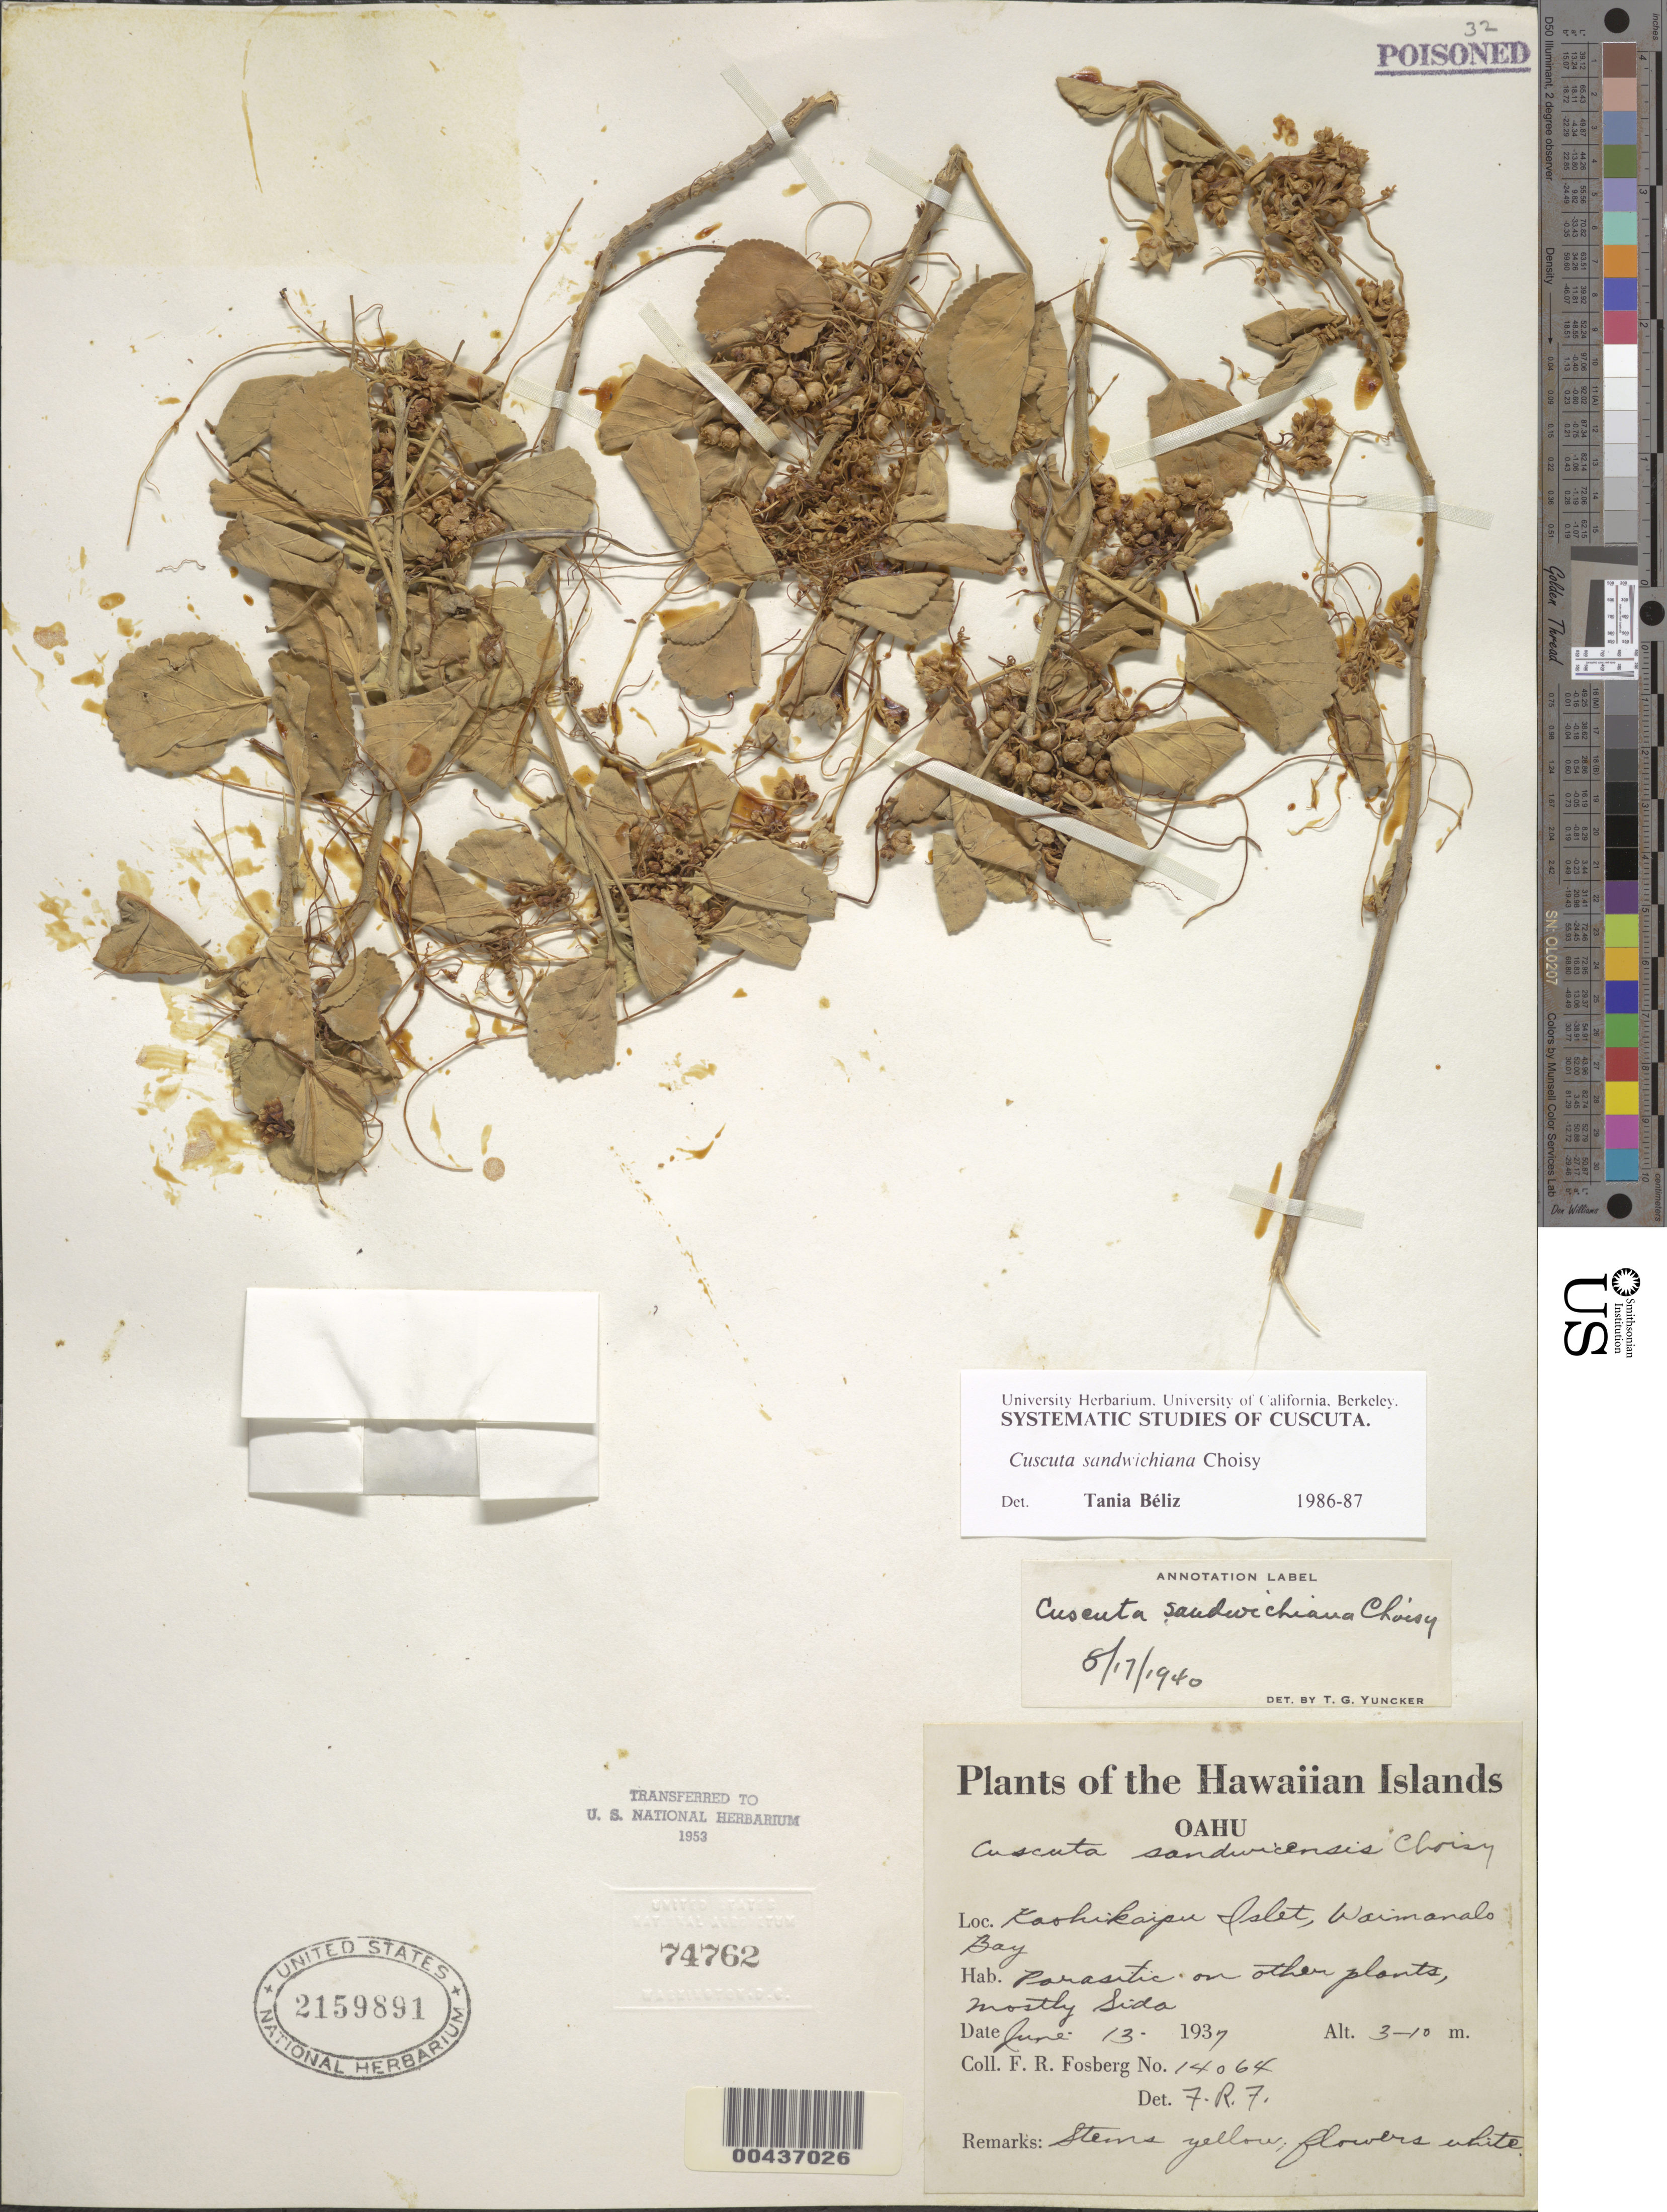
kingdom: Plantae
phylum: Tracheophyta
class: Magnoliopsida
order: Solanales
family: Convolvulaceae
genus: Cuscuta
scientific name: Cuscuta sandwichiana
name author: Choisy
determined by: Béliz, T.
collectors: F. R. Fosberg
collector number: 14064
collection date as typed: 13 Jun 1937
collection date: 1937-06-13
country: United States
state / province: Hawaii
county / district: Kauai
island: Kaua'i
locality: Kaohikaipu Islet, Waimanalo Bay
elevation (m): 3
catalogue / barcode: US 2159891